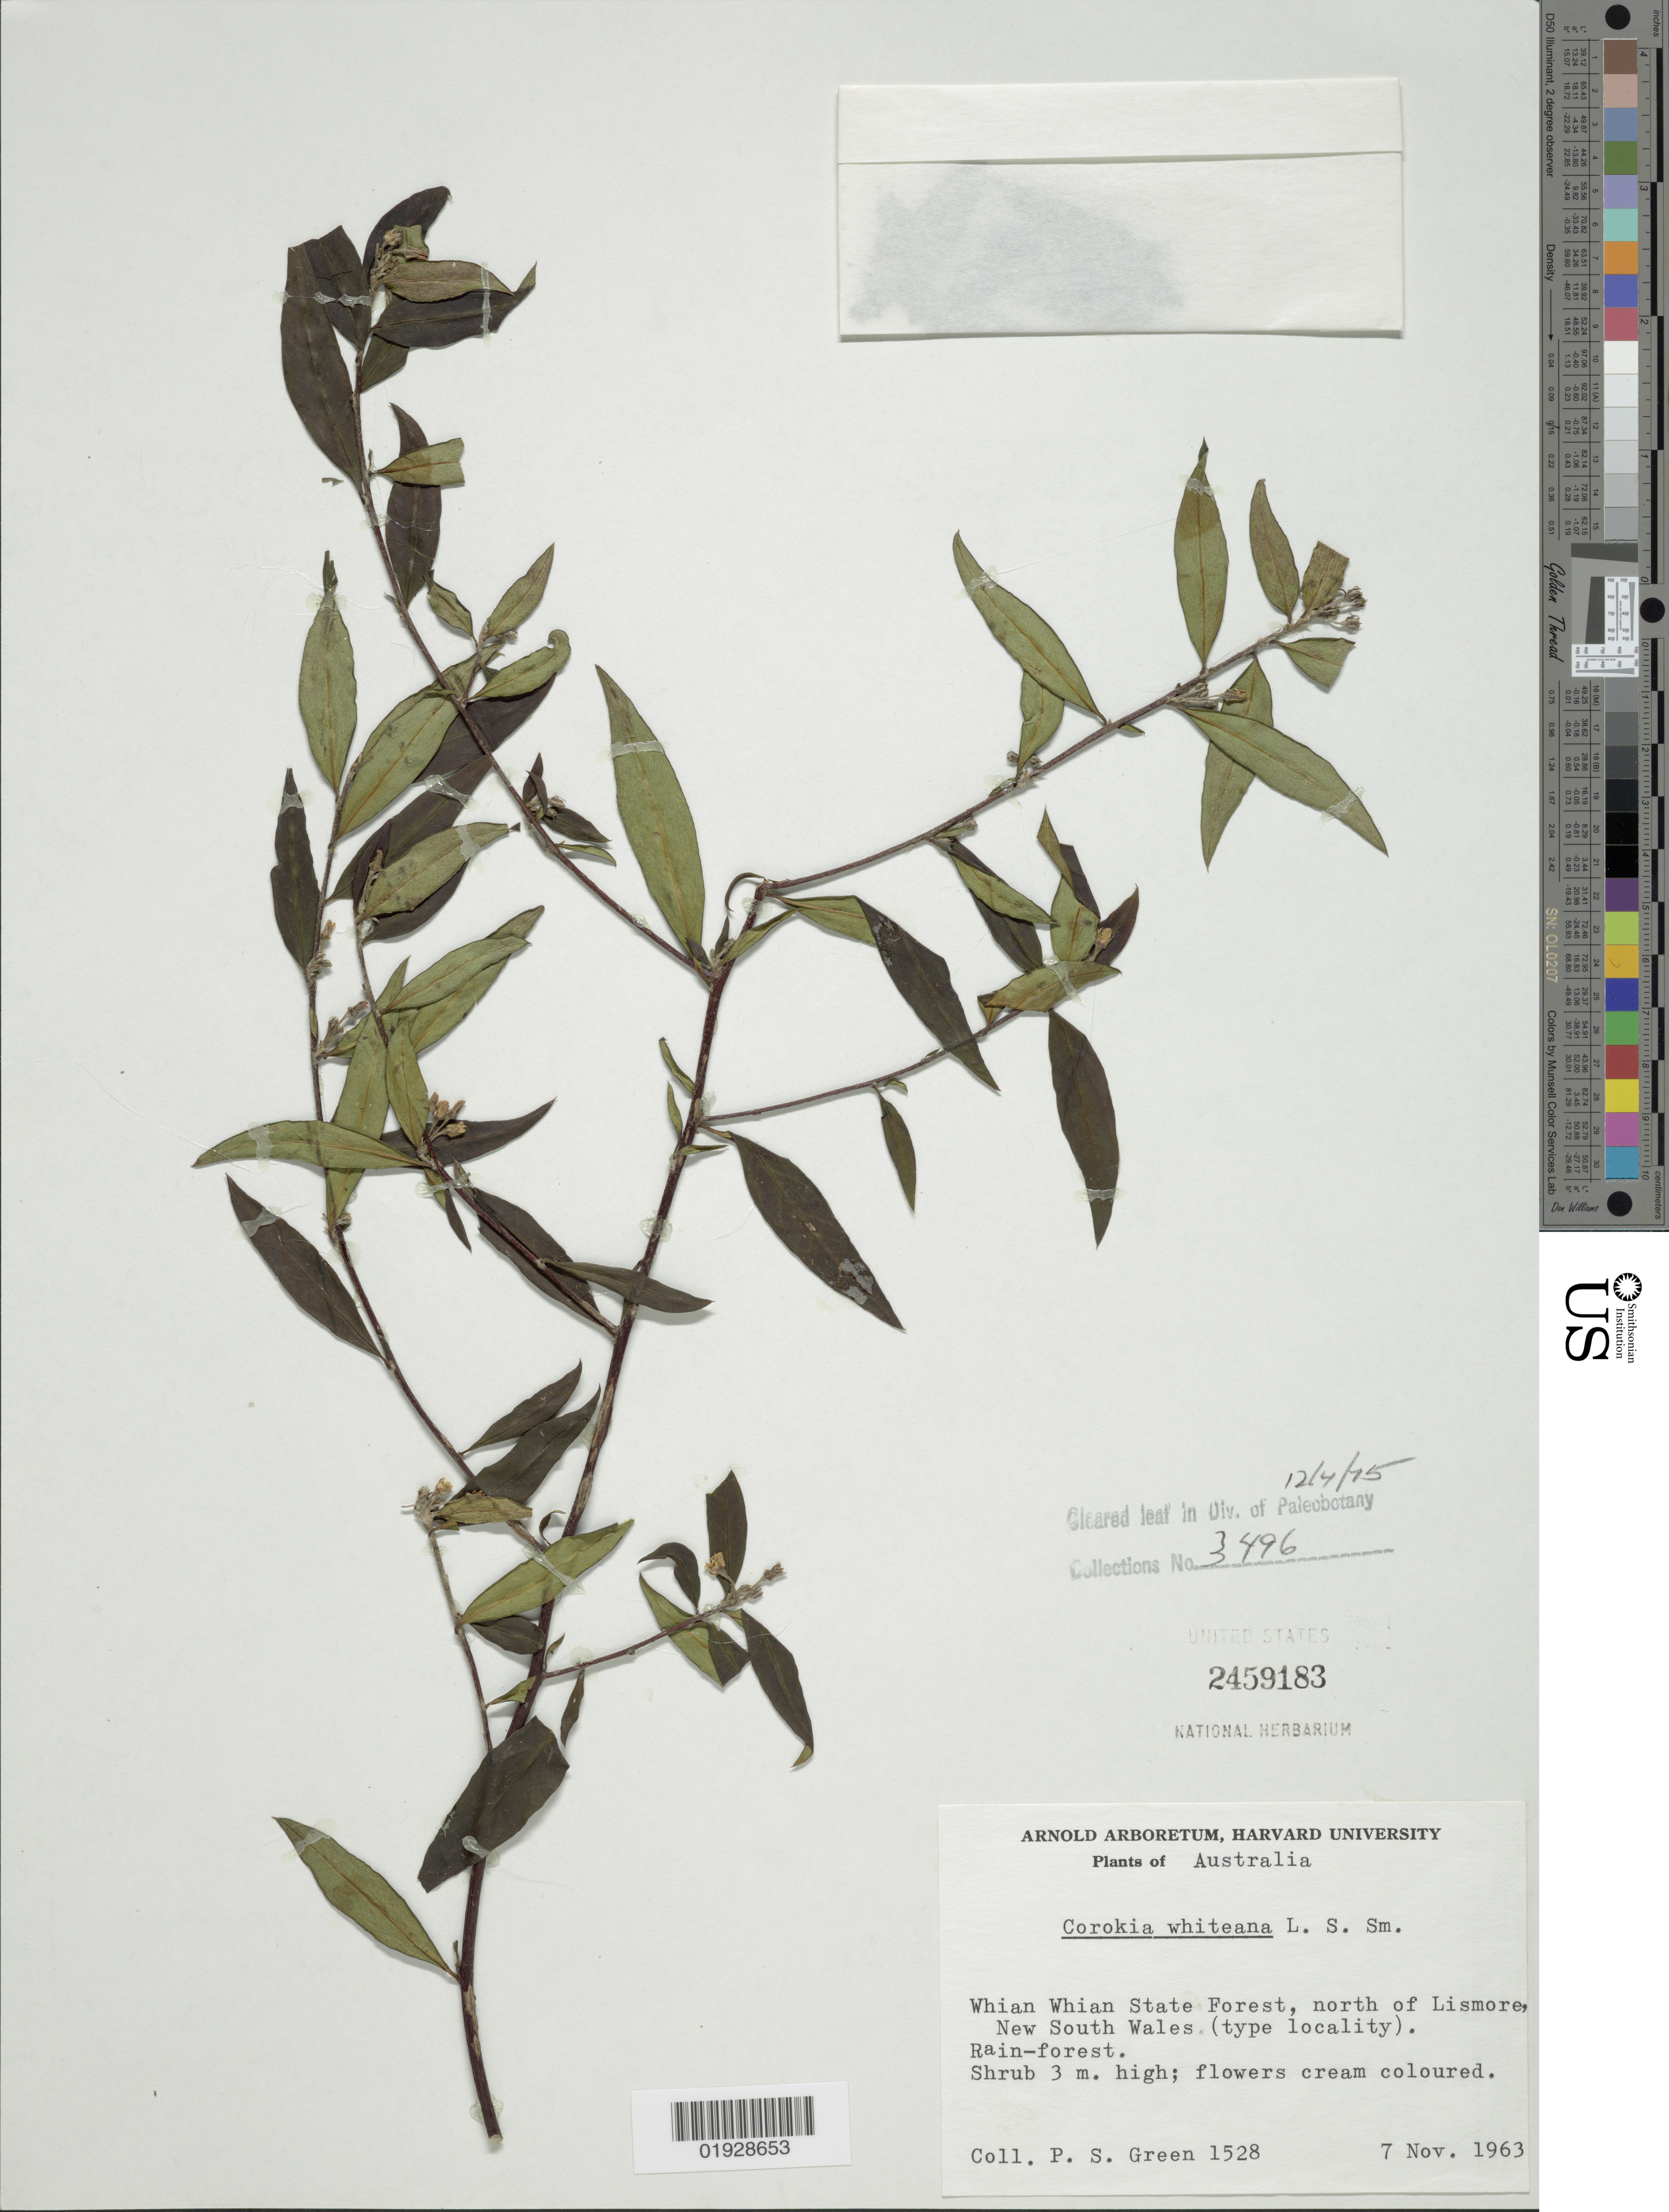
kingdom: Plantae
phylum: Tracheophyta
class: Magnoliopsida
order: Asterales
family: Argophyllaceae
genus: Corokia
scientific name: Corokia whiteana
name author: L.S. Sm.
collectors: P. S. Green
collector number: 1528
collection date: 1963-11-07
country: Australia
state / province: New South Wales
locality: Whian Whian State Forest, north of Lismore.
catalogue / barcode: US 2459183